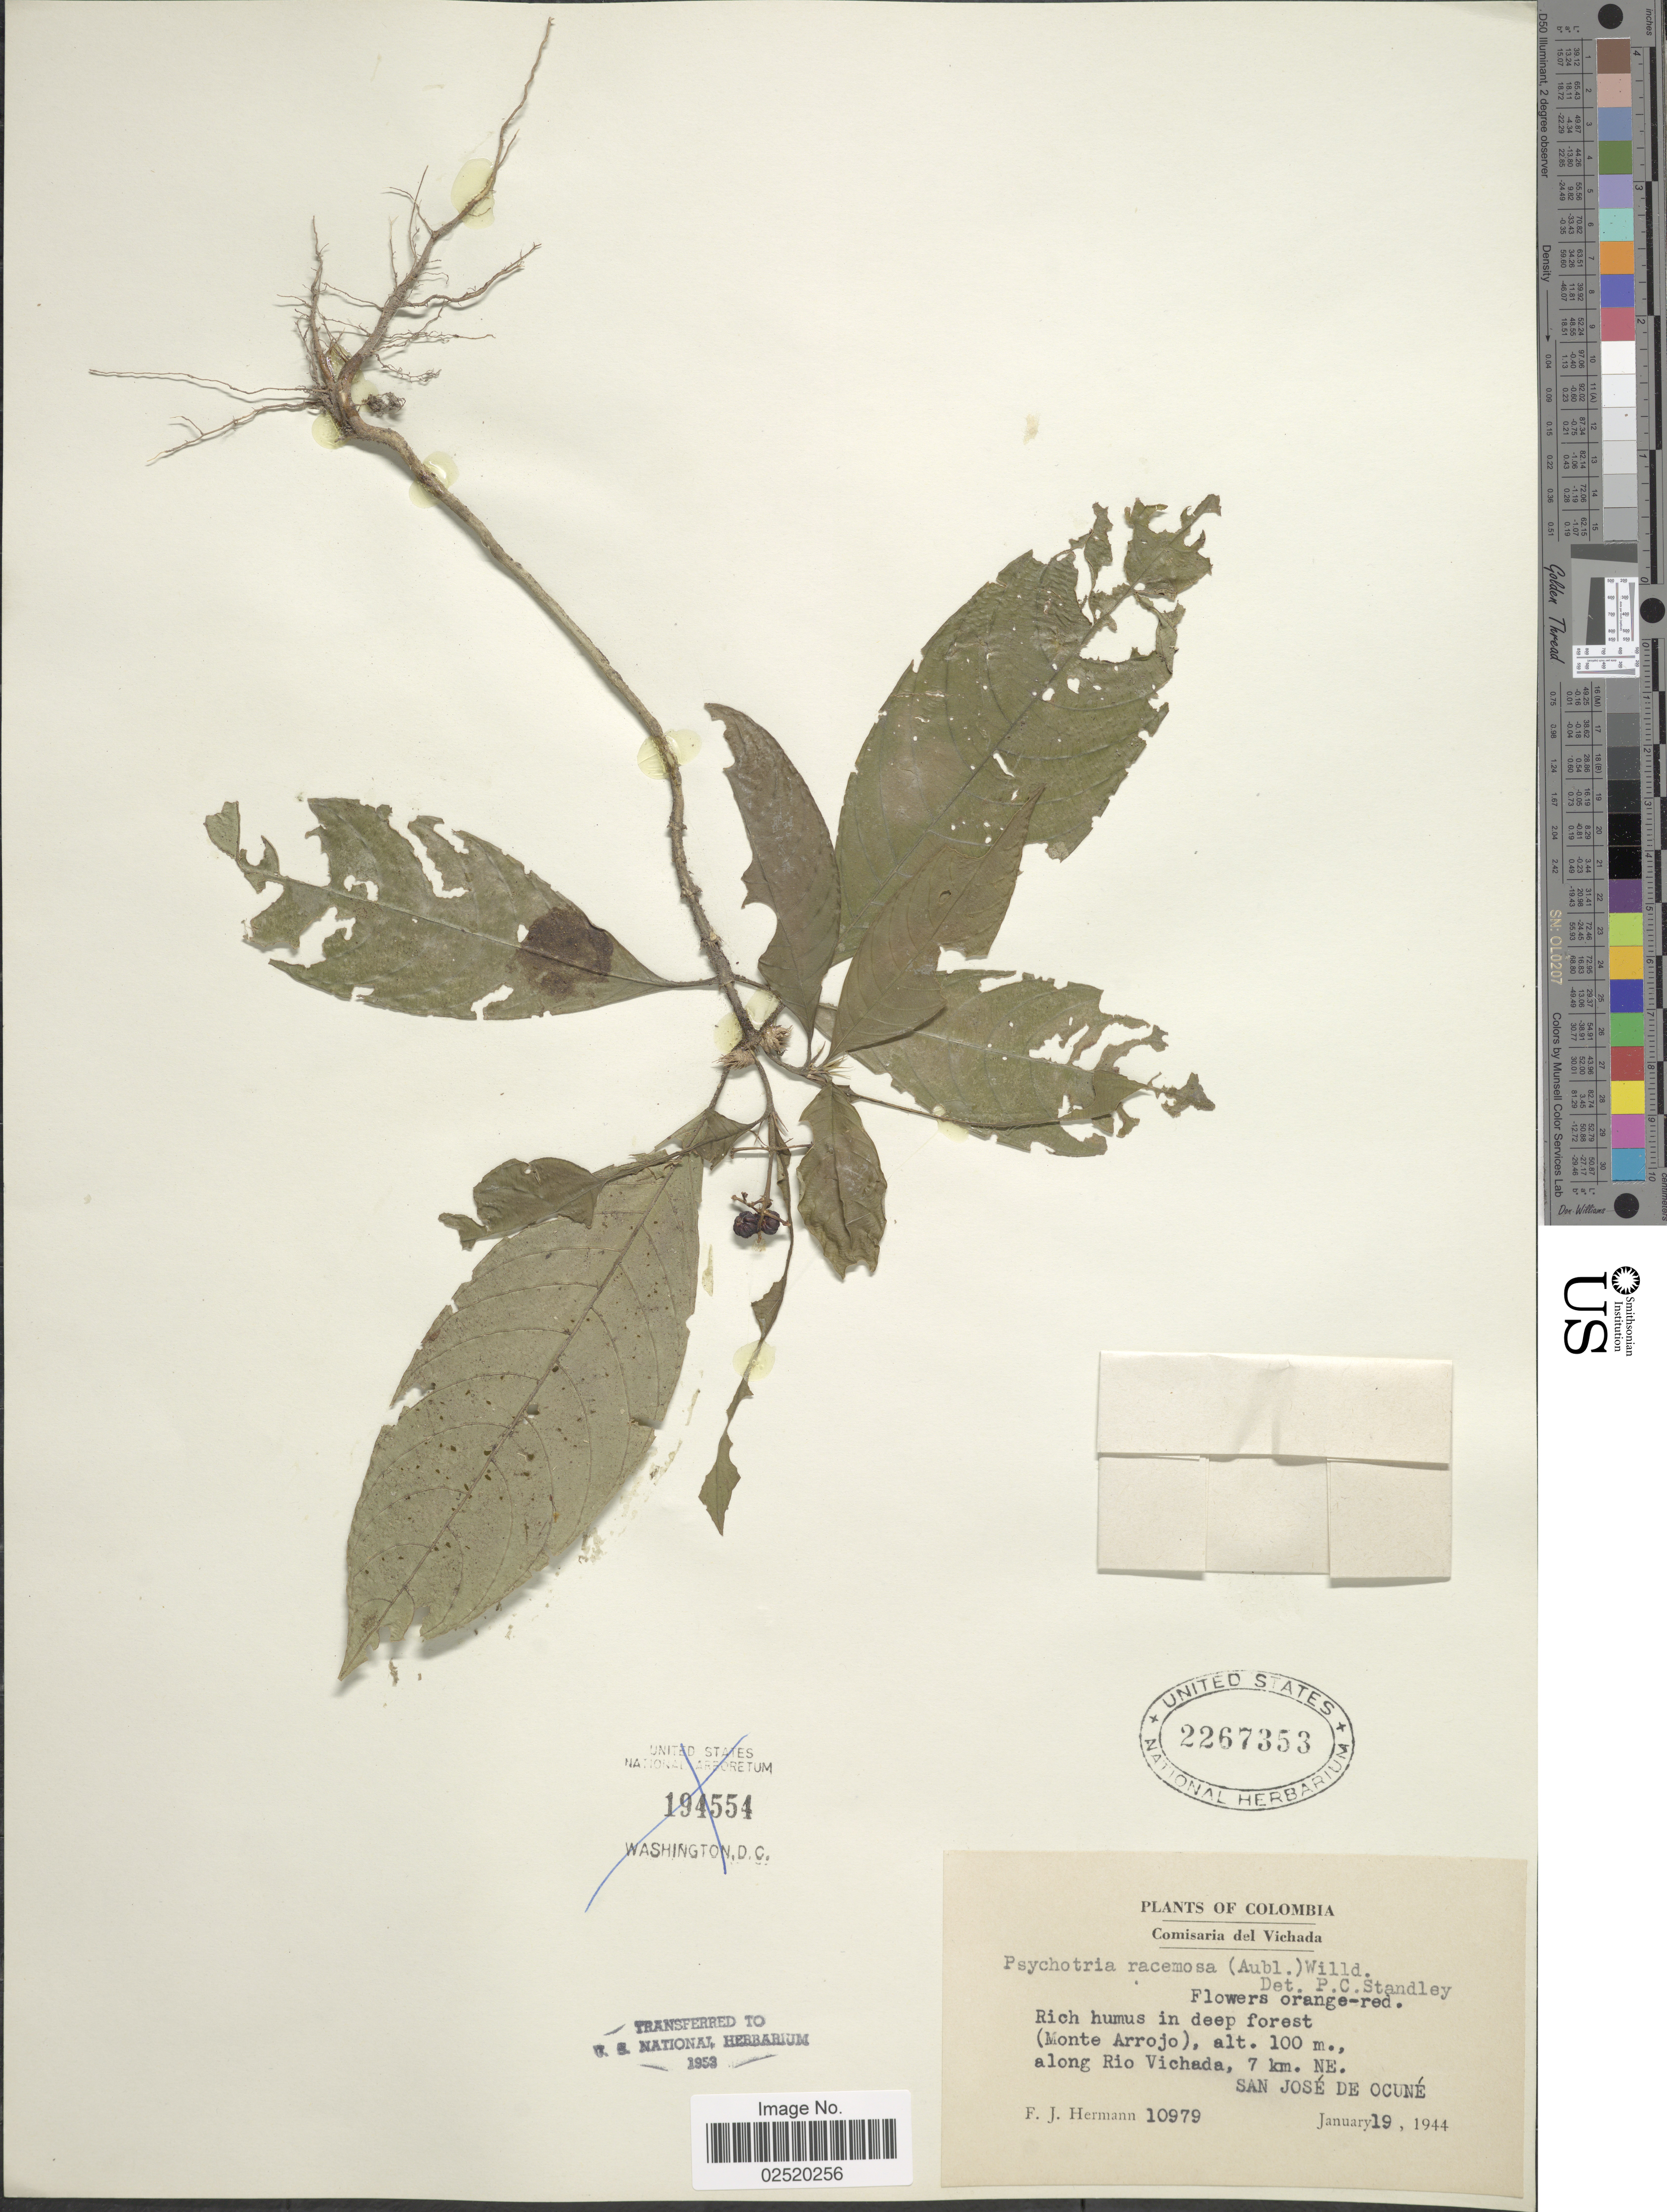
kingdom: Plantae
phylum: Tracheophyta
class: Magnoliopsida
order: Gentianales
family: Rubiaceae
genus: Psychotria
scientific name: Psychotria racemosa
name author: Rich.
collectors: F. J. Hermann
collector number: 10979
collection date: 1944-01-19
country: Colombia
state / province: Vichada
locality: Comisaria del Vichada, (Monte Arrojo) along Rio Vichada, 7 km. NE San Jose De Ocune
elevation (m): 100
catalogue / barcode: US 2267353